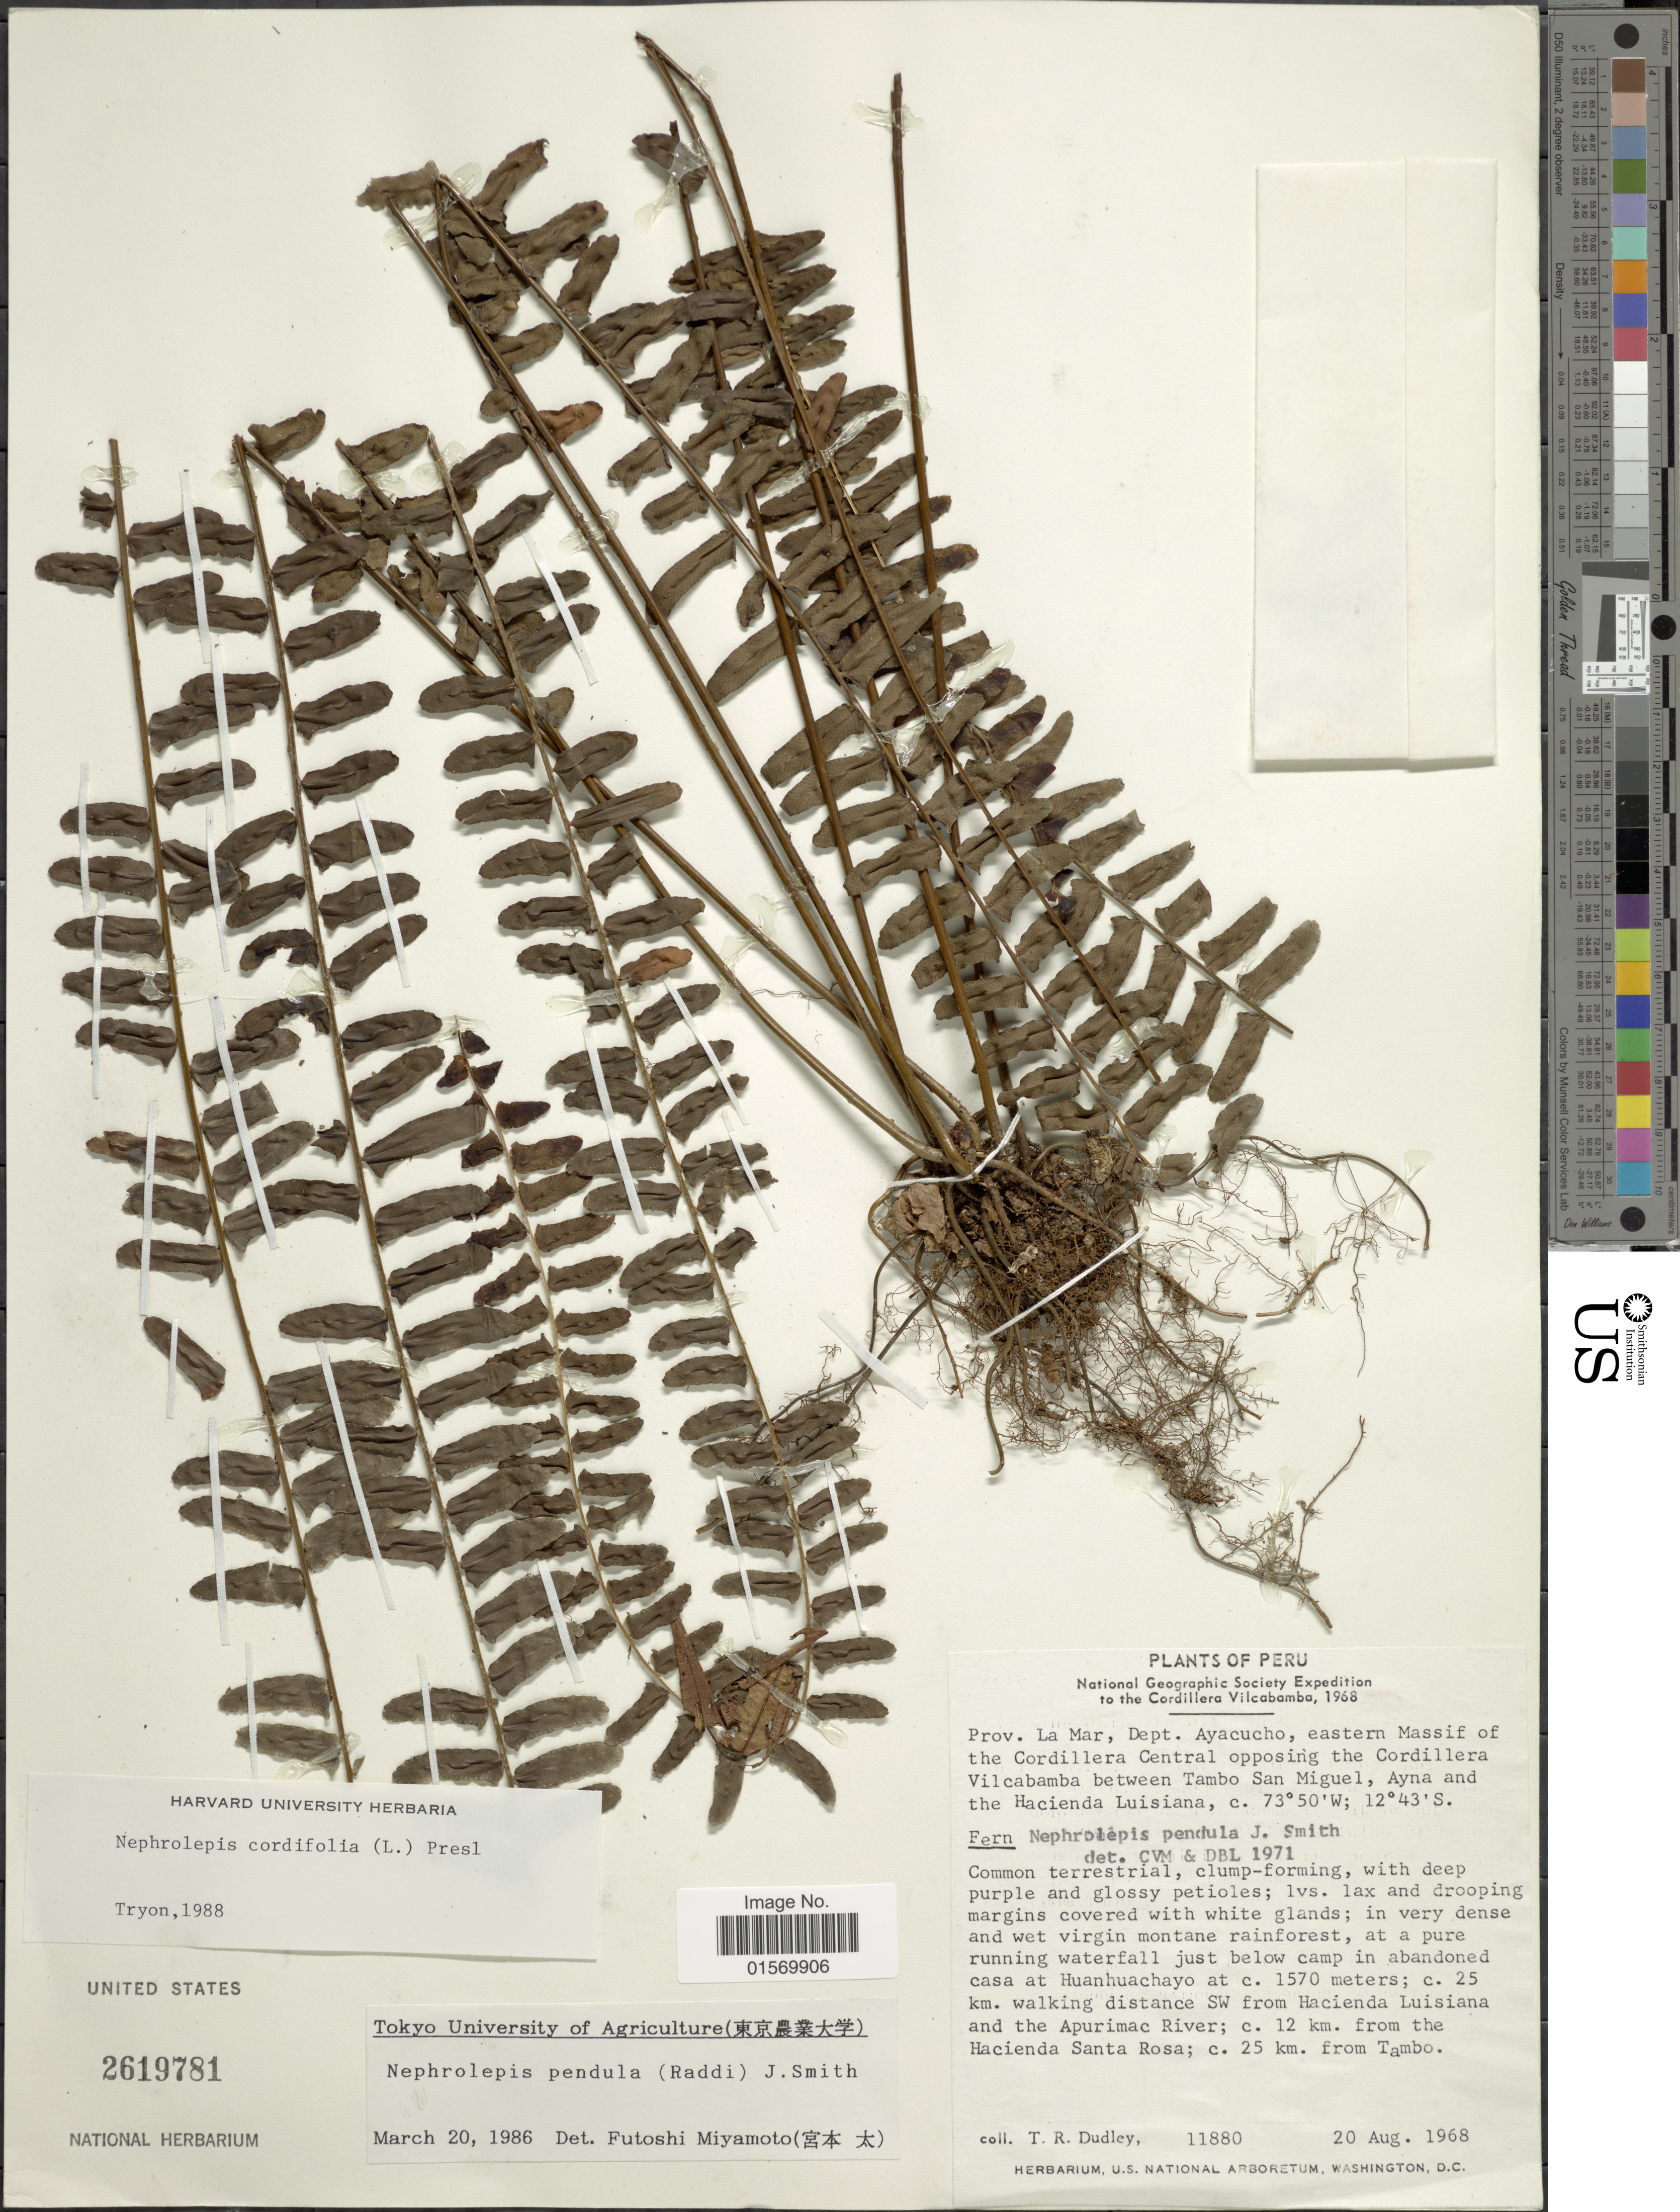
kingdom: Plantae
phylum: Tracheophyta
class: Polypodiopsida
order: Polypodiales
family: Nephrolepidaceae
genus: Nephrolepis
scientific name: Nephrolepis pendula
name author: (Raddi) J. Sm.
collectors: T. R. Dudley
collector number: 11880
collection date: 1968-08-20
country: Peru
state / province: Ayacucho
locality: Prov. La Mar, eastern Massif of the Cordillera Central opposing the Cordillera Vilcabamba between Tambo San Miguel, Ayna and the Hacienda Luisiana, at a pure and running waterfall just below camp in abandoned casa at Huanhuachayo, c. 25 km. walking distance SW from Hacienda Luisiana and the Apurimac River; c. 12 km. from the Hacienda Santa Rosa; c. 25 km. from Tambo.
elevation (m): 1570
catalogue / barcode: US 2619781